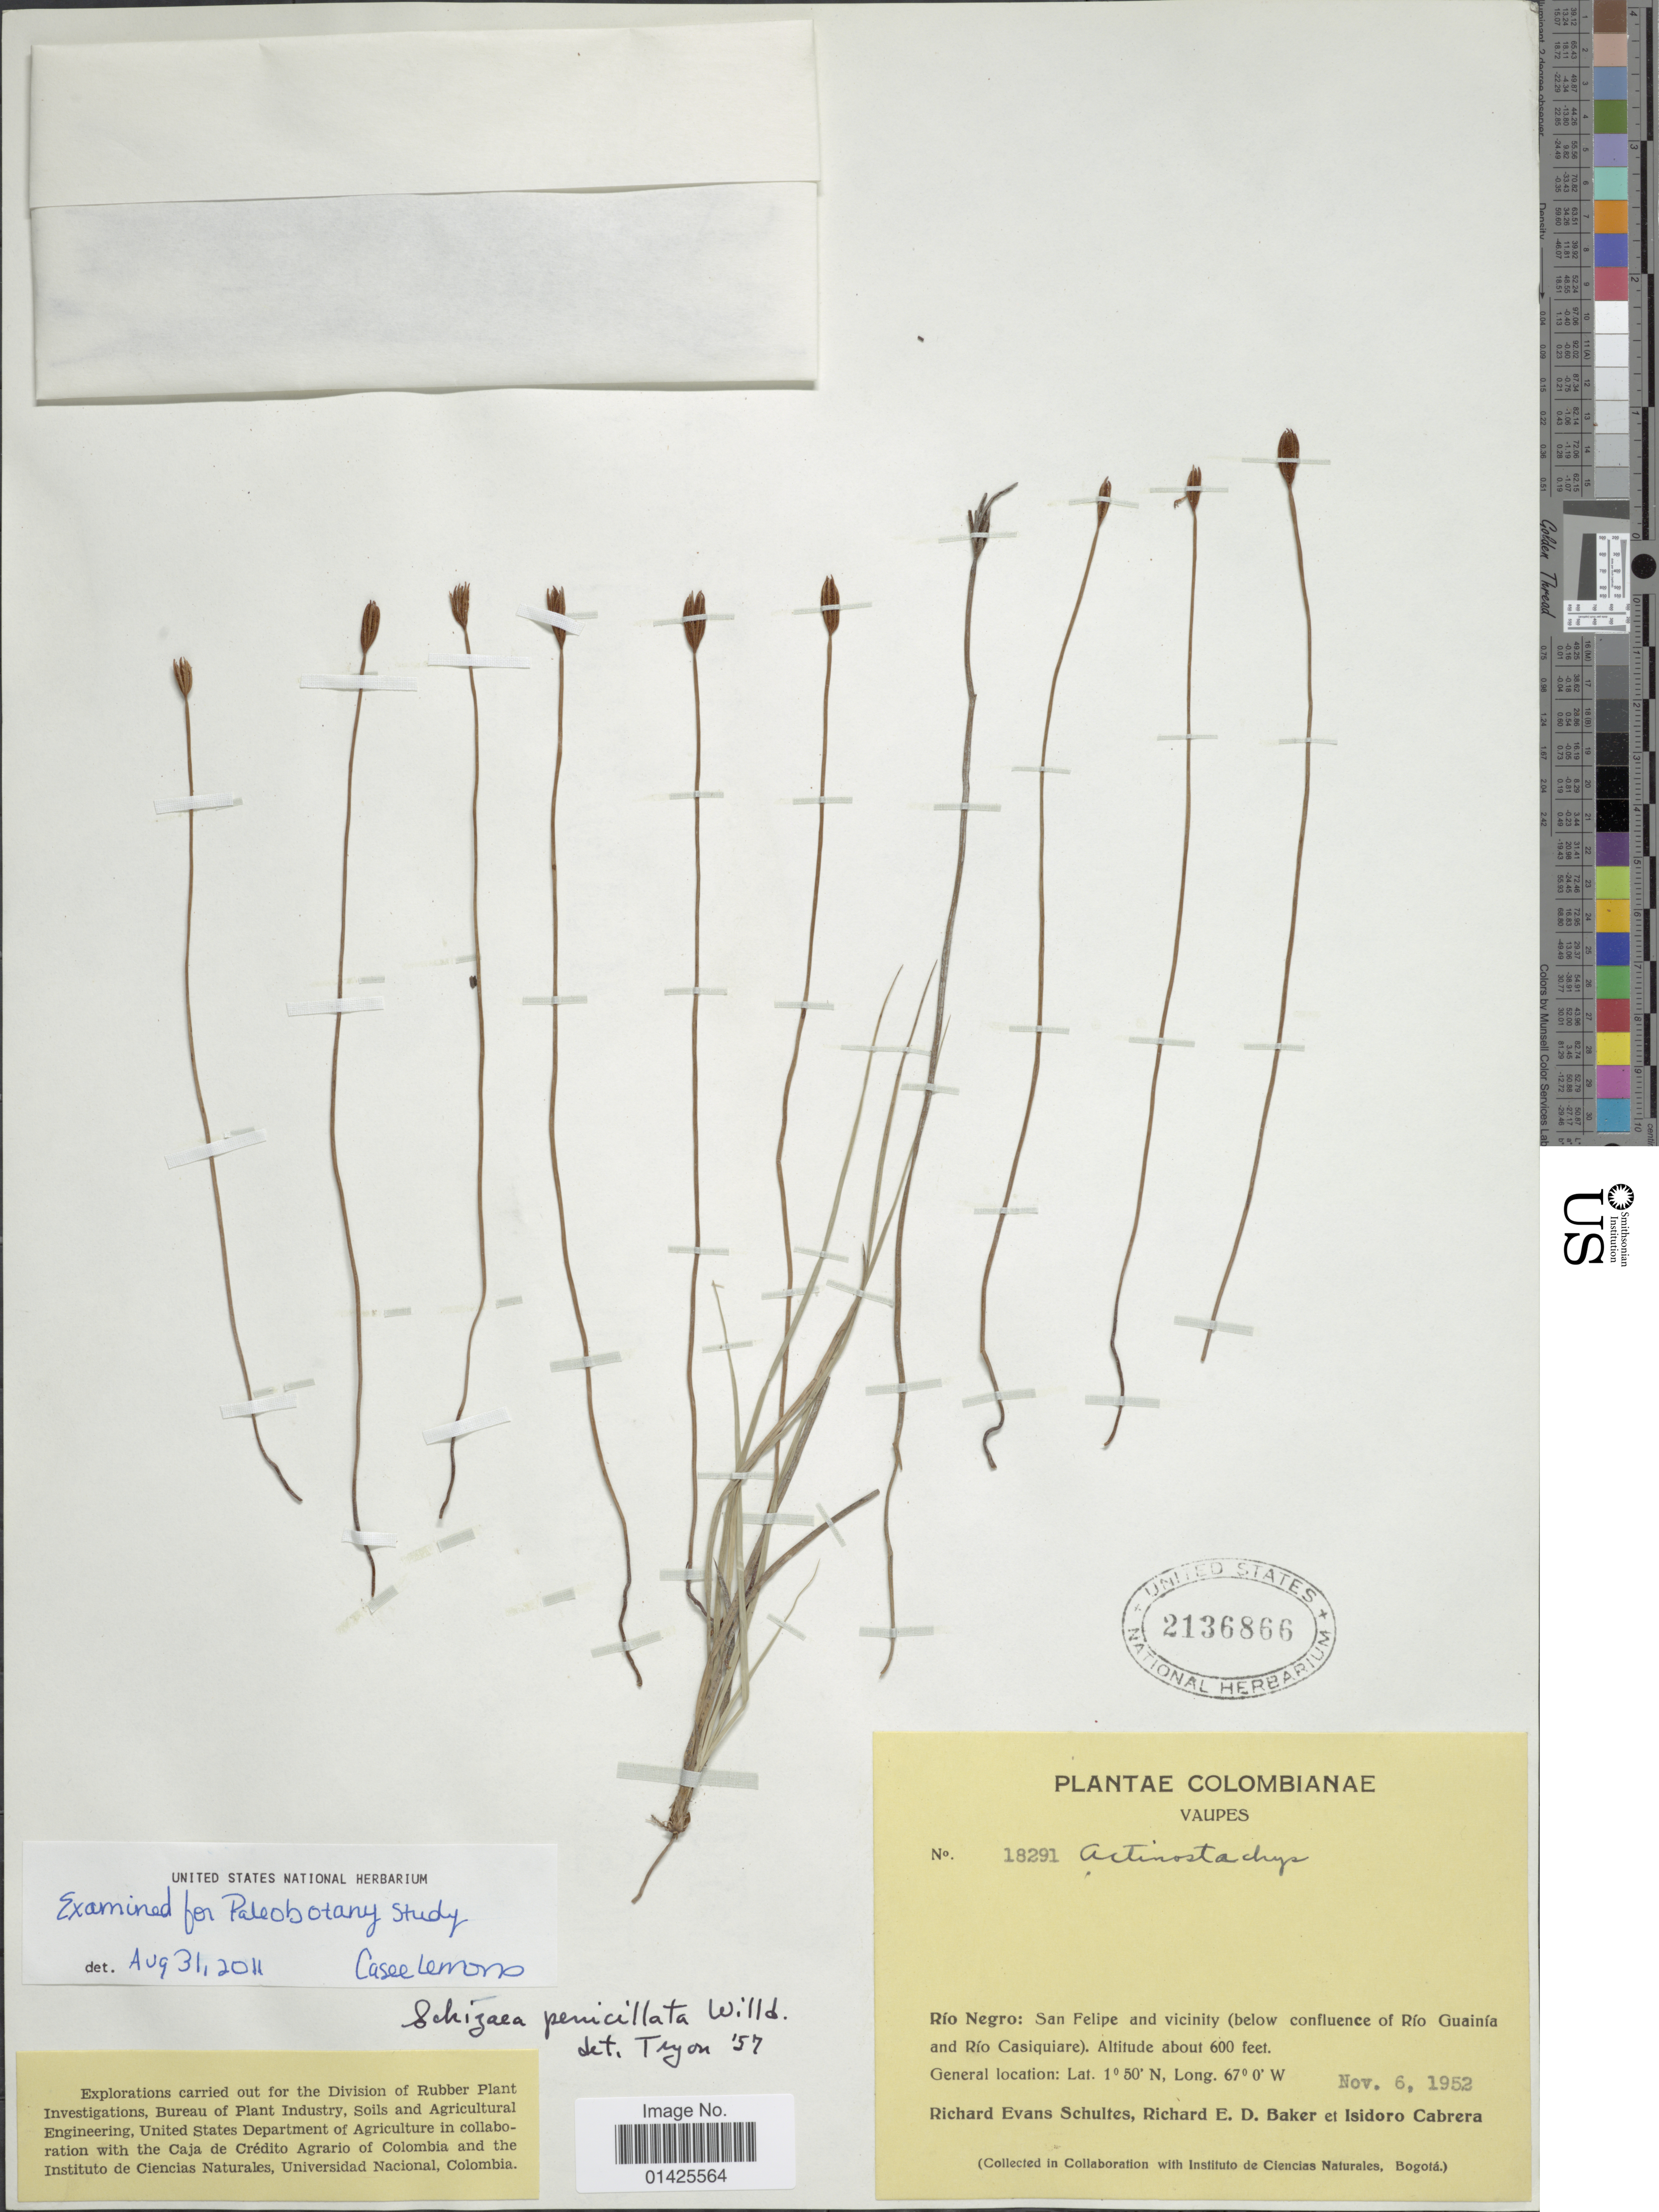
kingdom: Plantae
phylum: Tracheophyta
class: Polypodiopsida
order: Schizaeales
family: Schizaeaceae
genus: Actinostachys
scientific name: Actinostachys subtrijuga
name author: (Mart.) C. Presl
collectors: R. E. Schultes, R. E. D. Baker & I. Cabrera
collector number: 18291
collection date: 1952-11-06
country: Colombia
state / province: Vaupés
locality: Rio Negro: San Felipe and Vicinity (below confluence of Rio Guania and Rio Casiquiare).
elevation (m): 183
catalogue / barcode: US 2136866